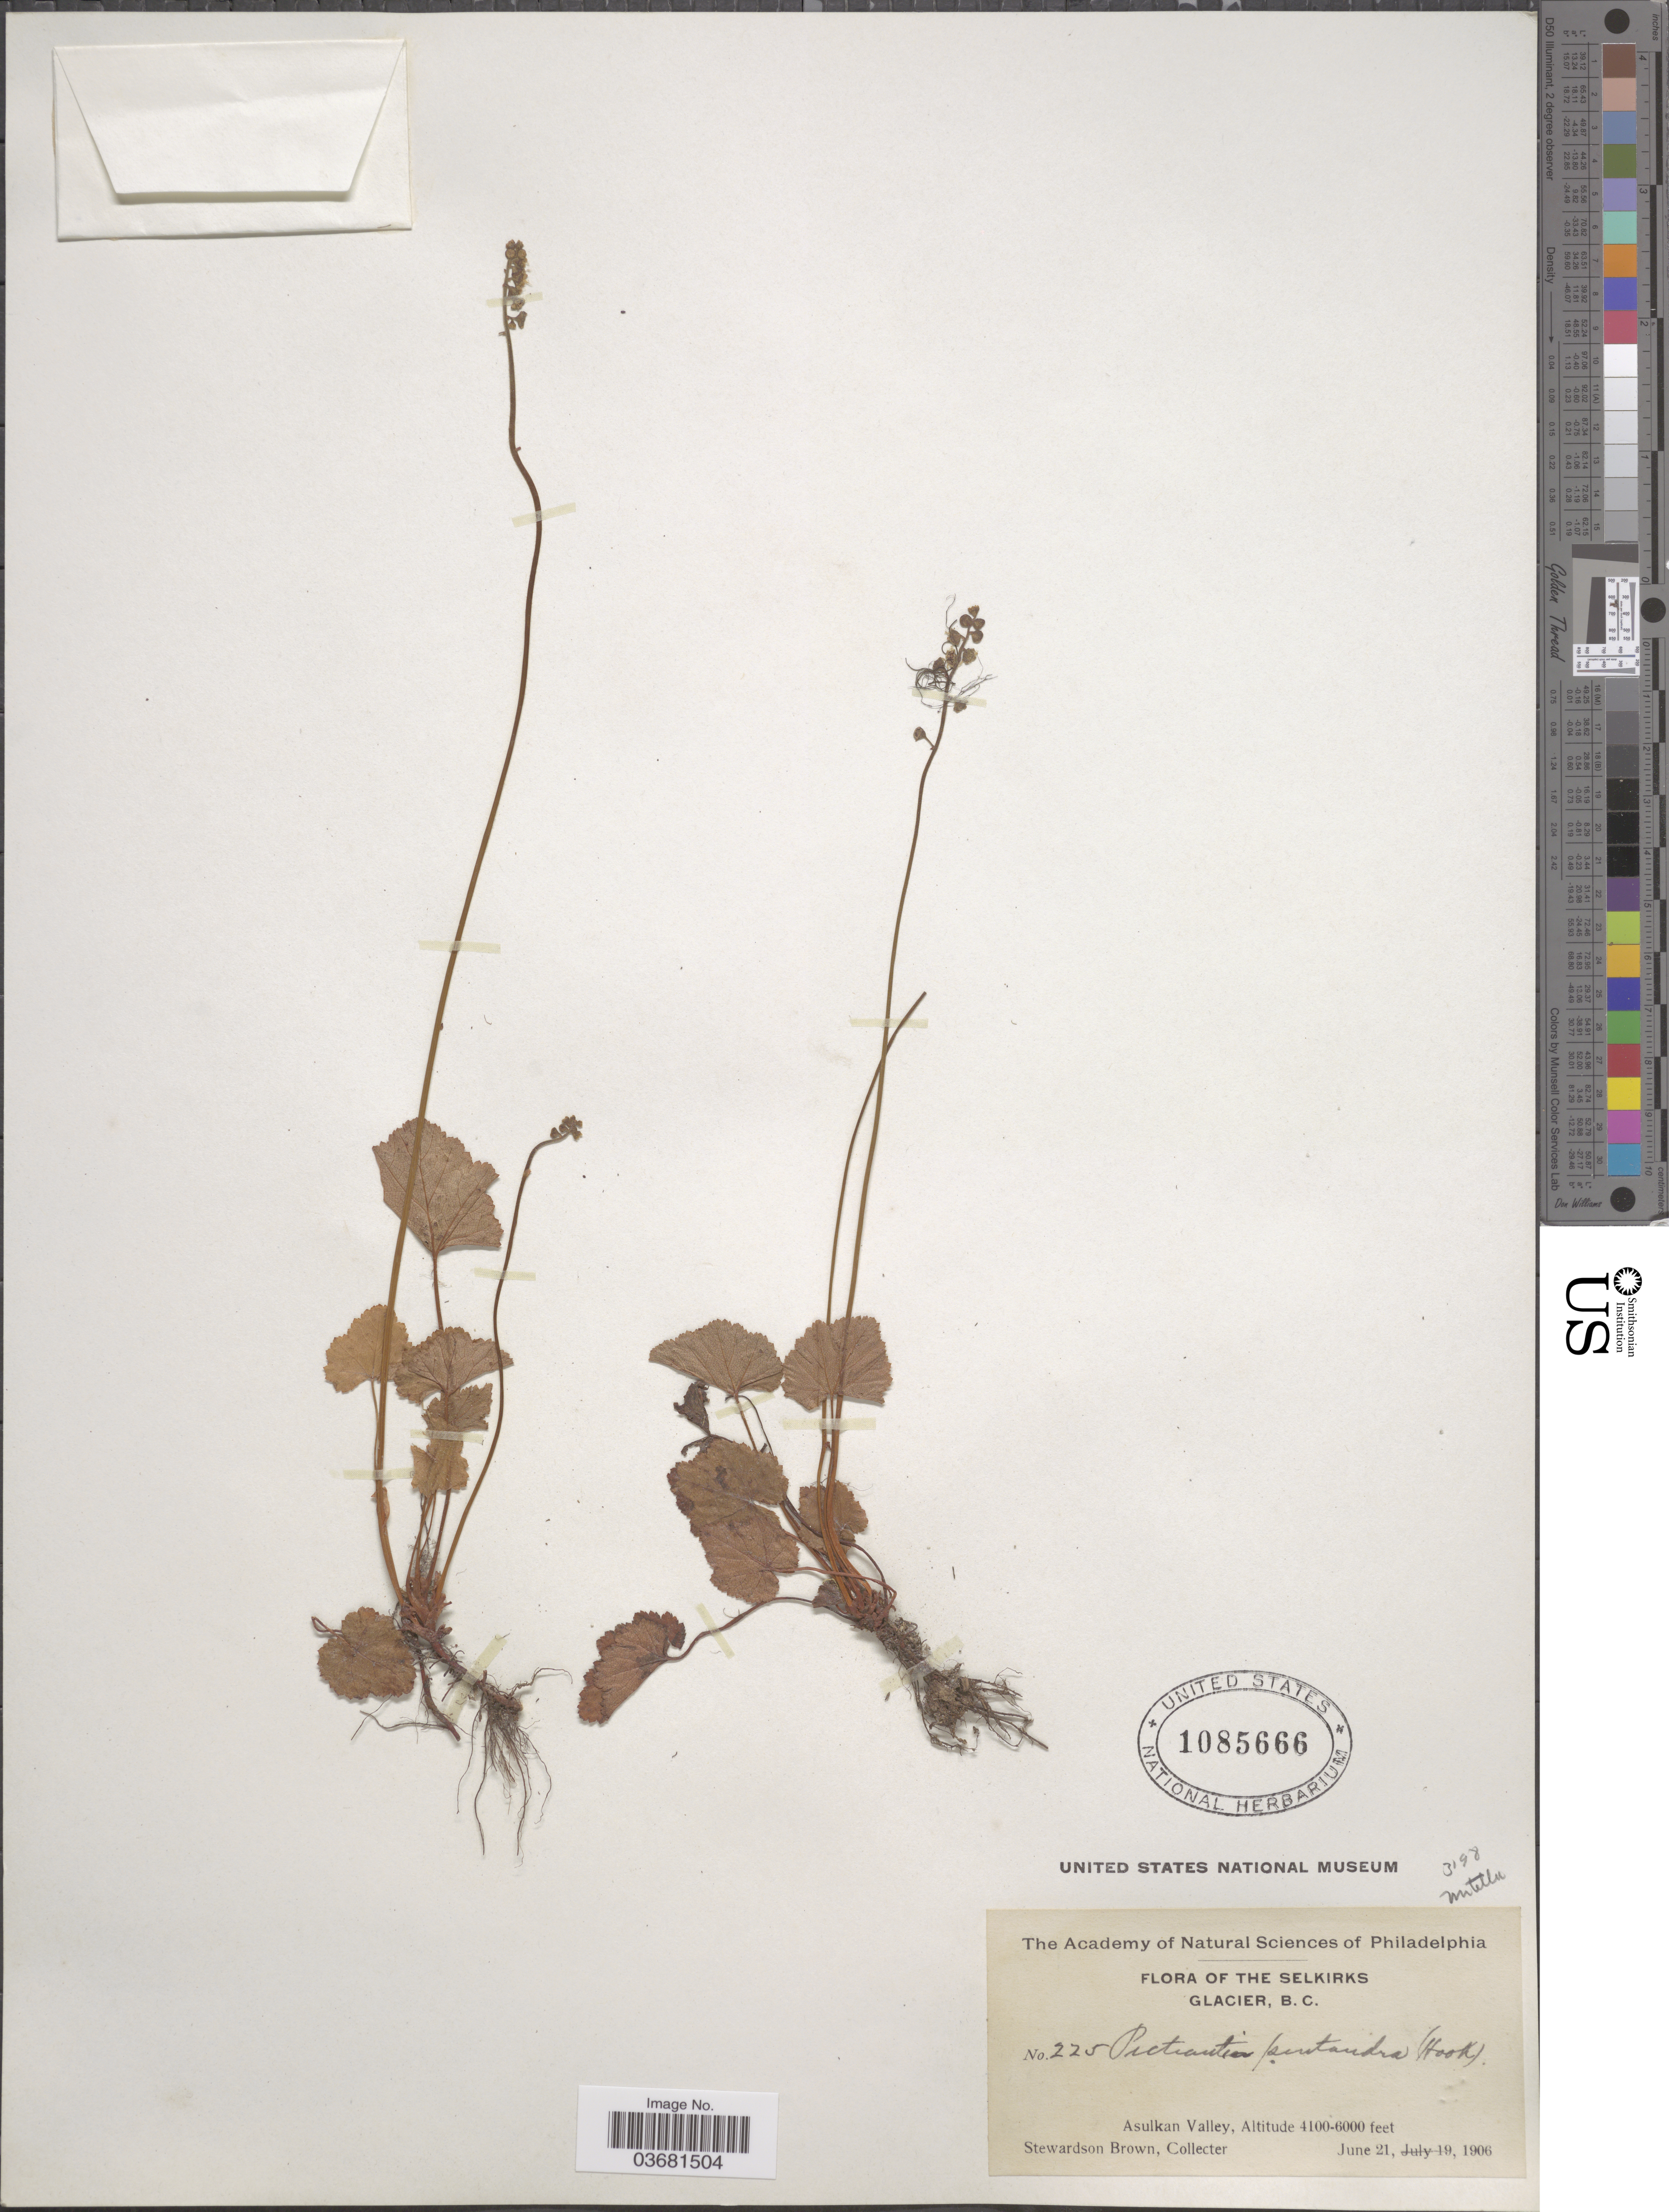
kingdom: Plantae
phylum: Tracheophyta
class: Magnoliopsida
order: Saxifragales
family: Saxifragaceae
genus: Mitella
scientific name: Mitella pentandra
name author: Hook.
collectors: S. Brown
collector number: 225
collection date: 1906-06-21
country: Canada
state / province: British Columbia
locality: The Selkirks Glacier. Asulkan Valley.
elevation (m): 1250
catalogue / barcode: US 1085666